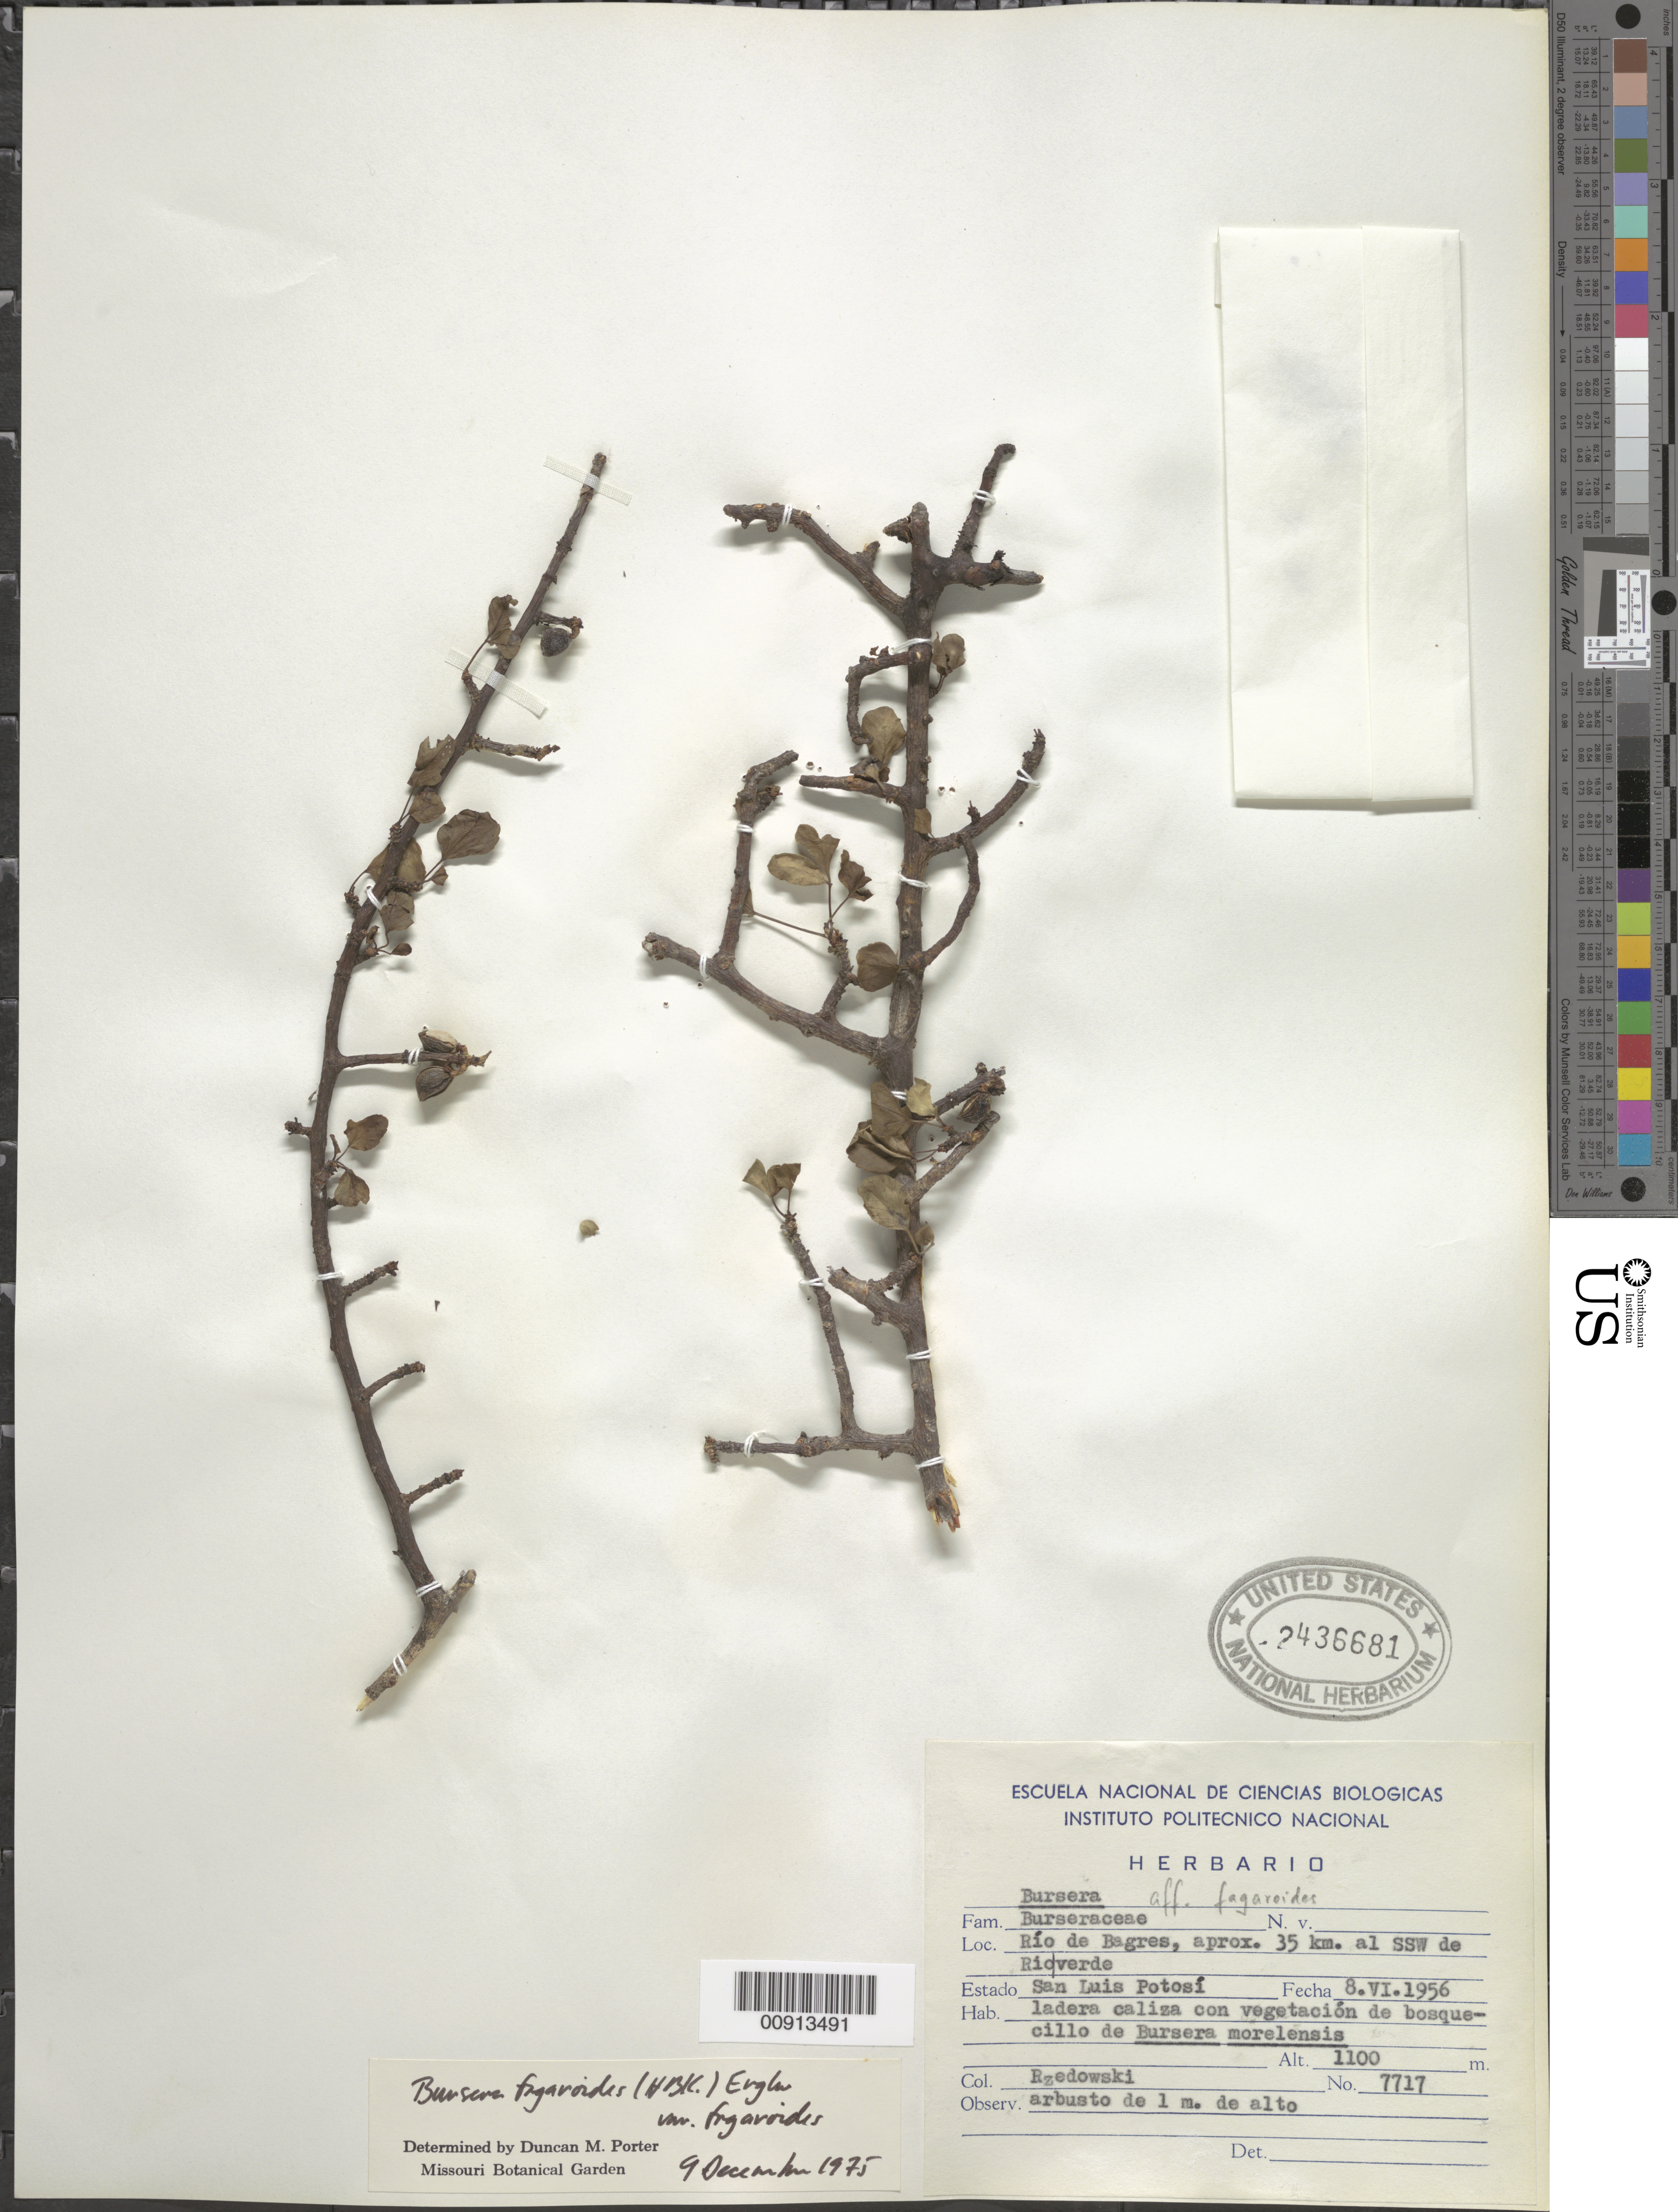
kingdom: Plantae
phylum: Tracheophyta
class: Magnoliopsida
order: Sapindales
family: Burseraceae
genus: Bursera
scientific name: Bursera fagaroides var. fagaroides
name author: (Kunth) Engl.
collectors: J. Rzedowski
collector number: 7717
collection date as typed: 08 Jun 1956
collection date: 1956-06-08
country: Mexico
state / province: San Luis Potosí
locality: Río de Bagres, aprox. 35 Km. al SSW de Río Verde. Estado San Luis Potosí.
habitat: Ladera caliza con vegetación de bosquecillo de Bursera morelensis.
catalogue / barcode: US 2436681